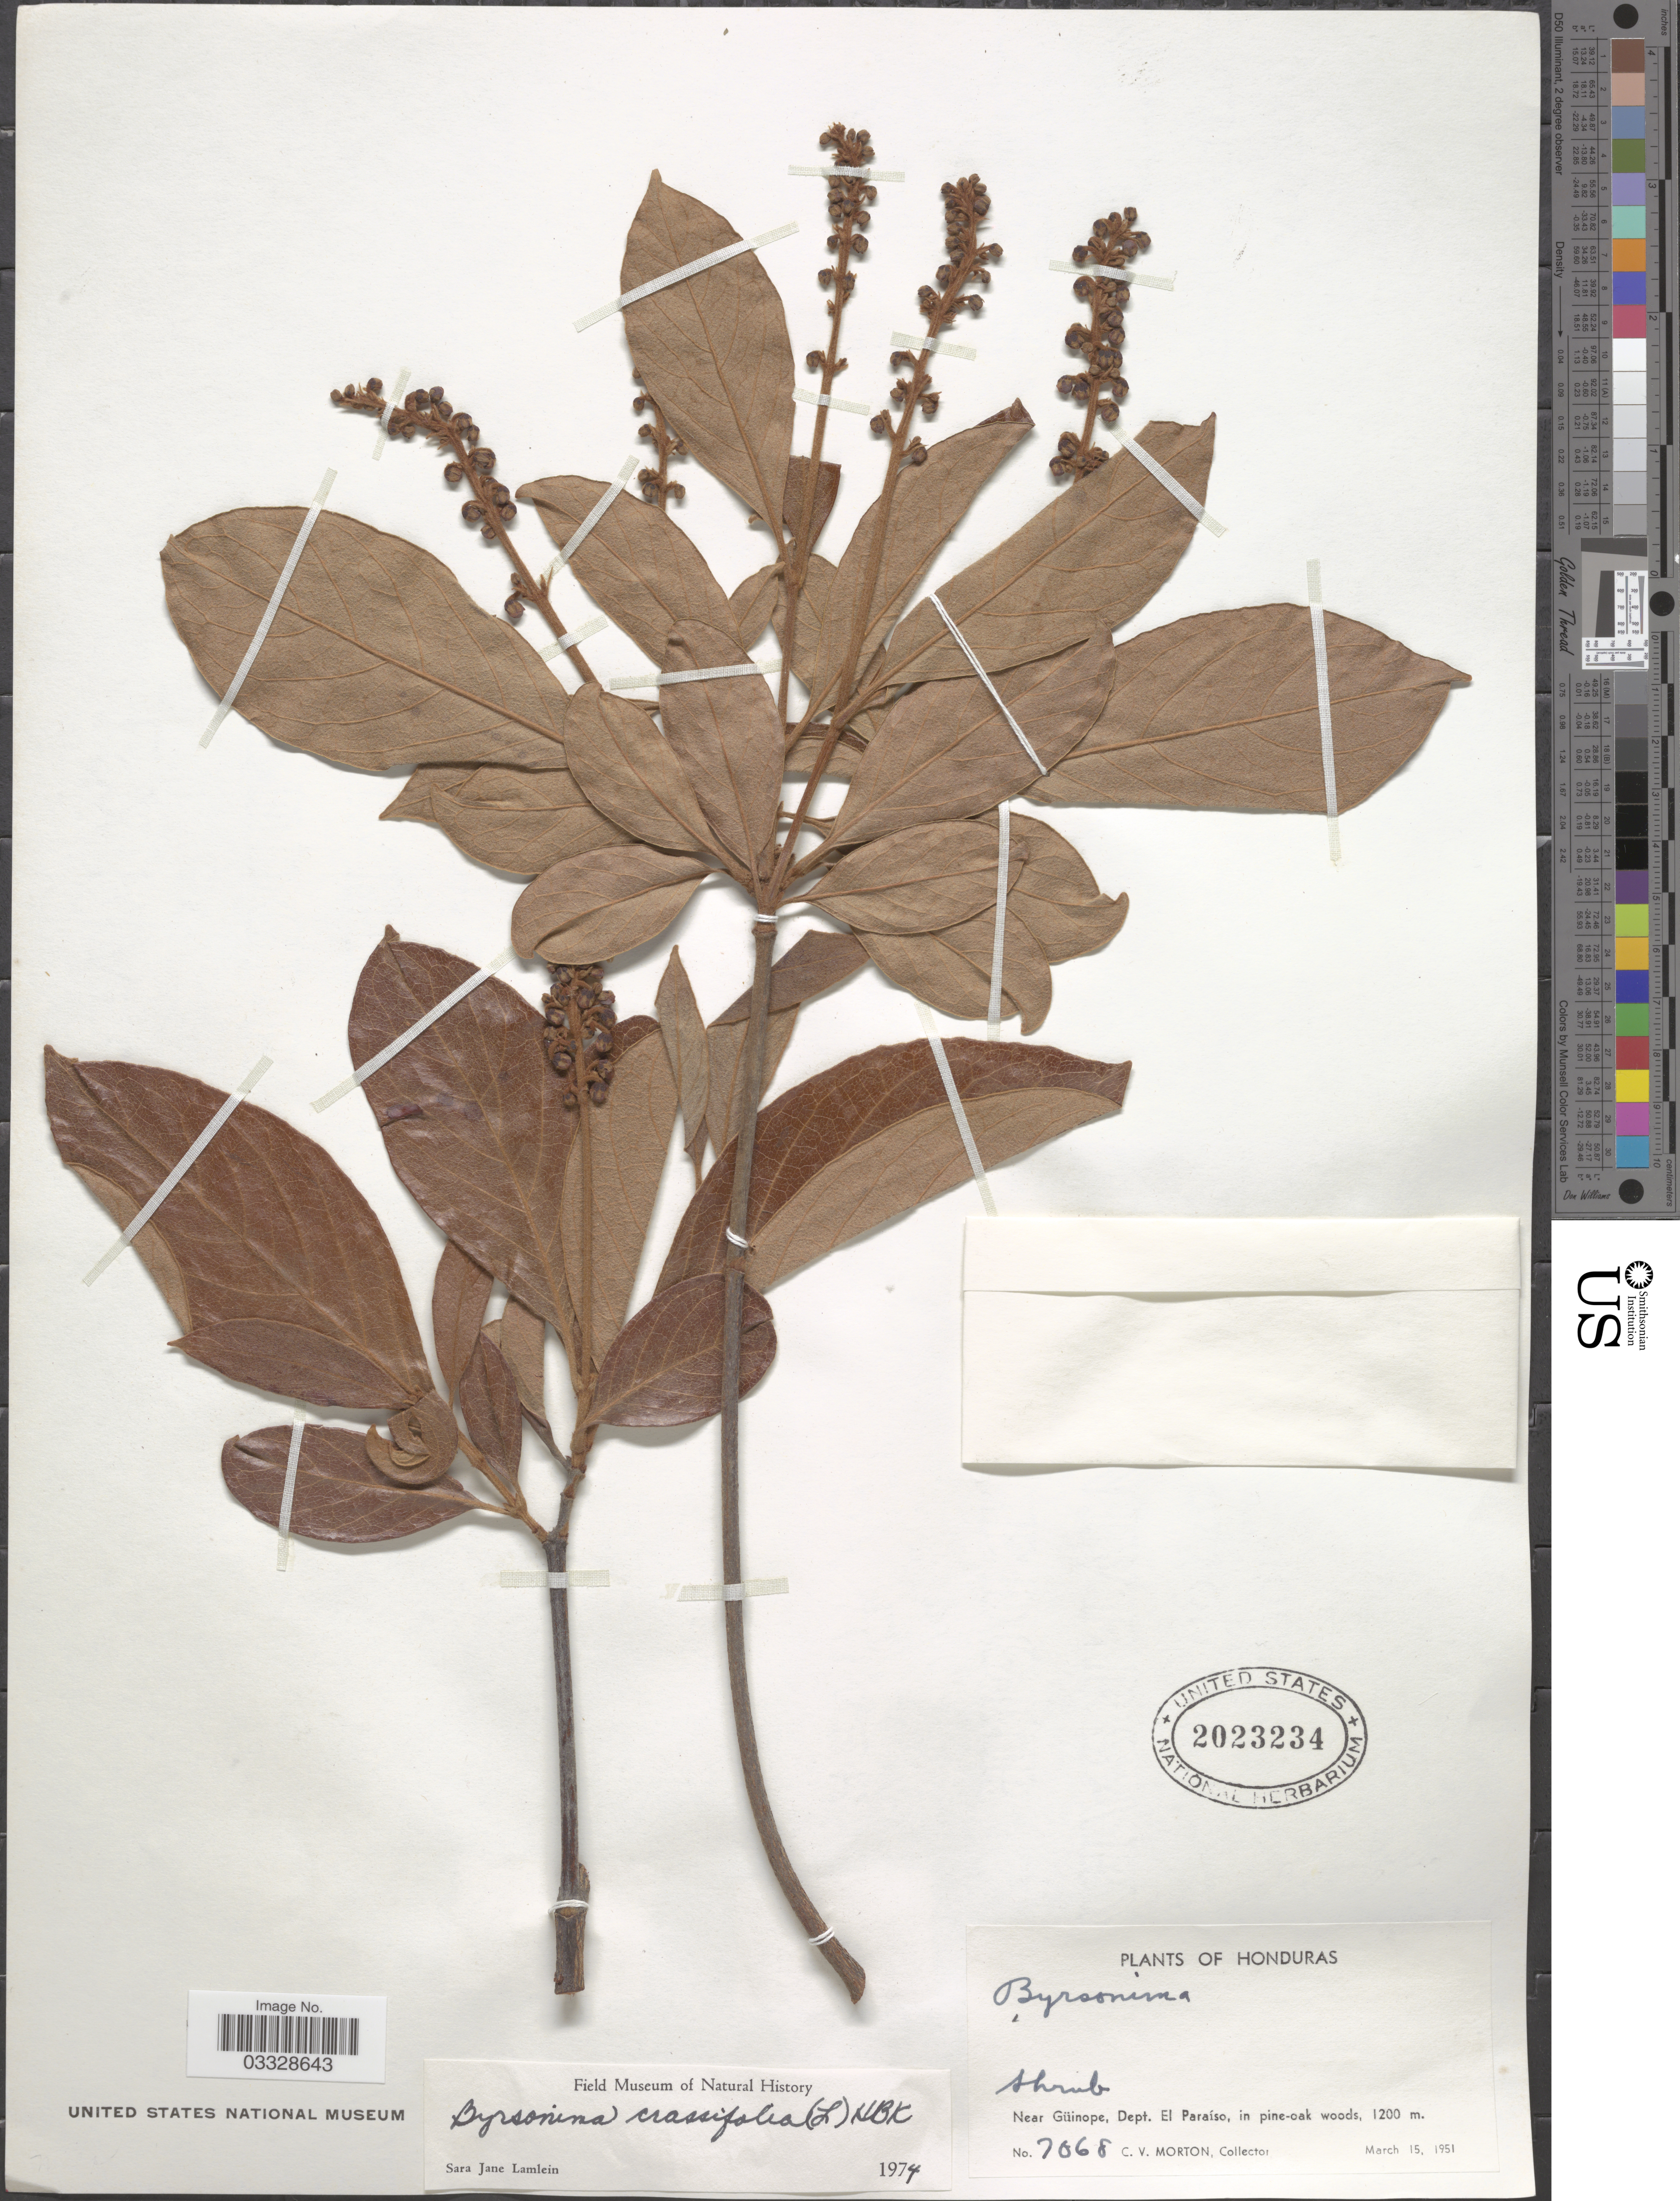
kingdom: Plantae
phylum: Tracheophyta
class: Magnoliopsida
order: Malpighiales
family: Malpighiaceae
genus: Byrsonima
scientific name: Byrsonima crassifolia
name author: (L.) Kunth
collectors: C. V. Morton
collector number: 7068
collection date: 1951-03-15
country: Honduras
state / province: El Paraíso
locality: Near Güinope, Dept. El Paraíso.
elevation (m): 1200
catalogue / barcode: US 2023234